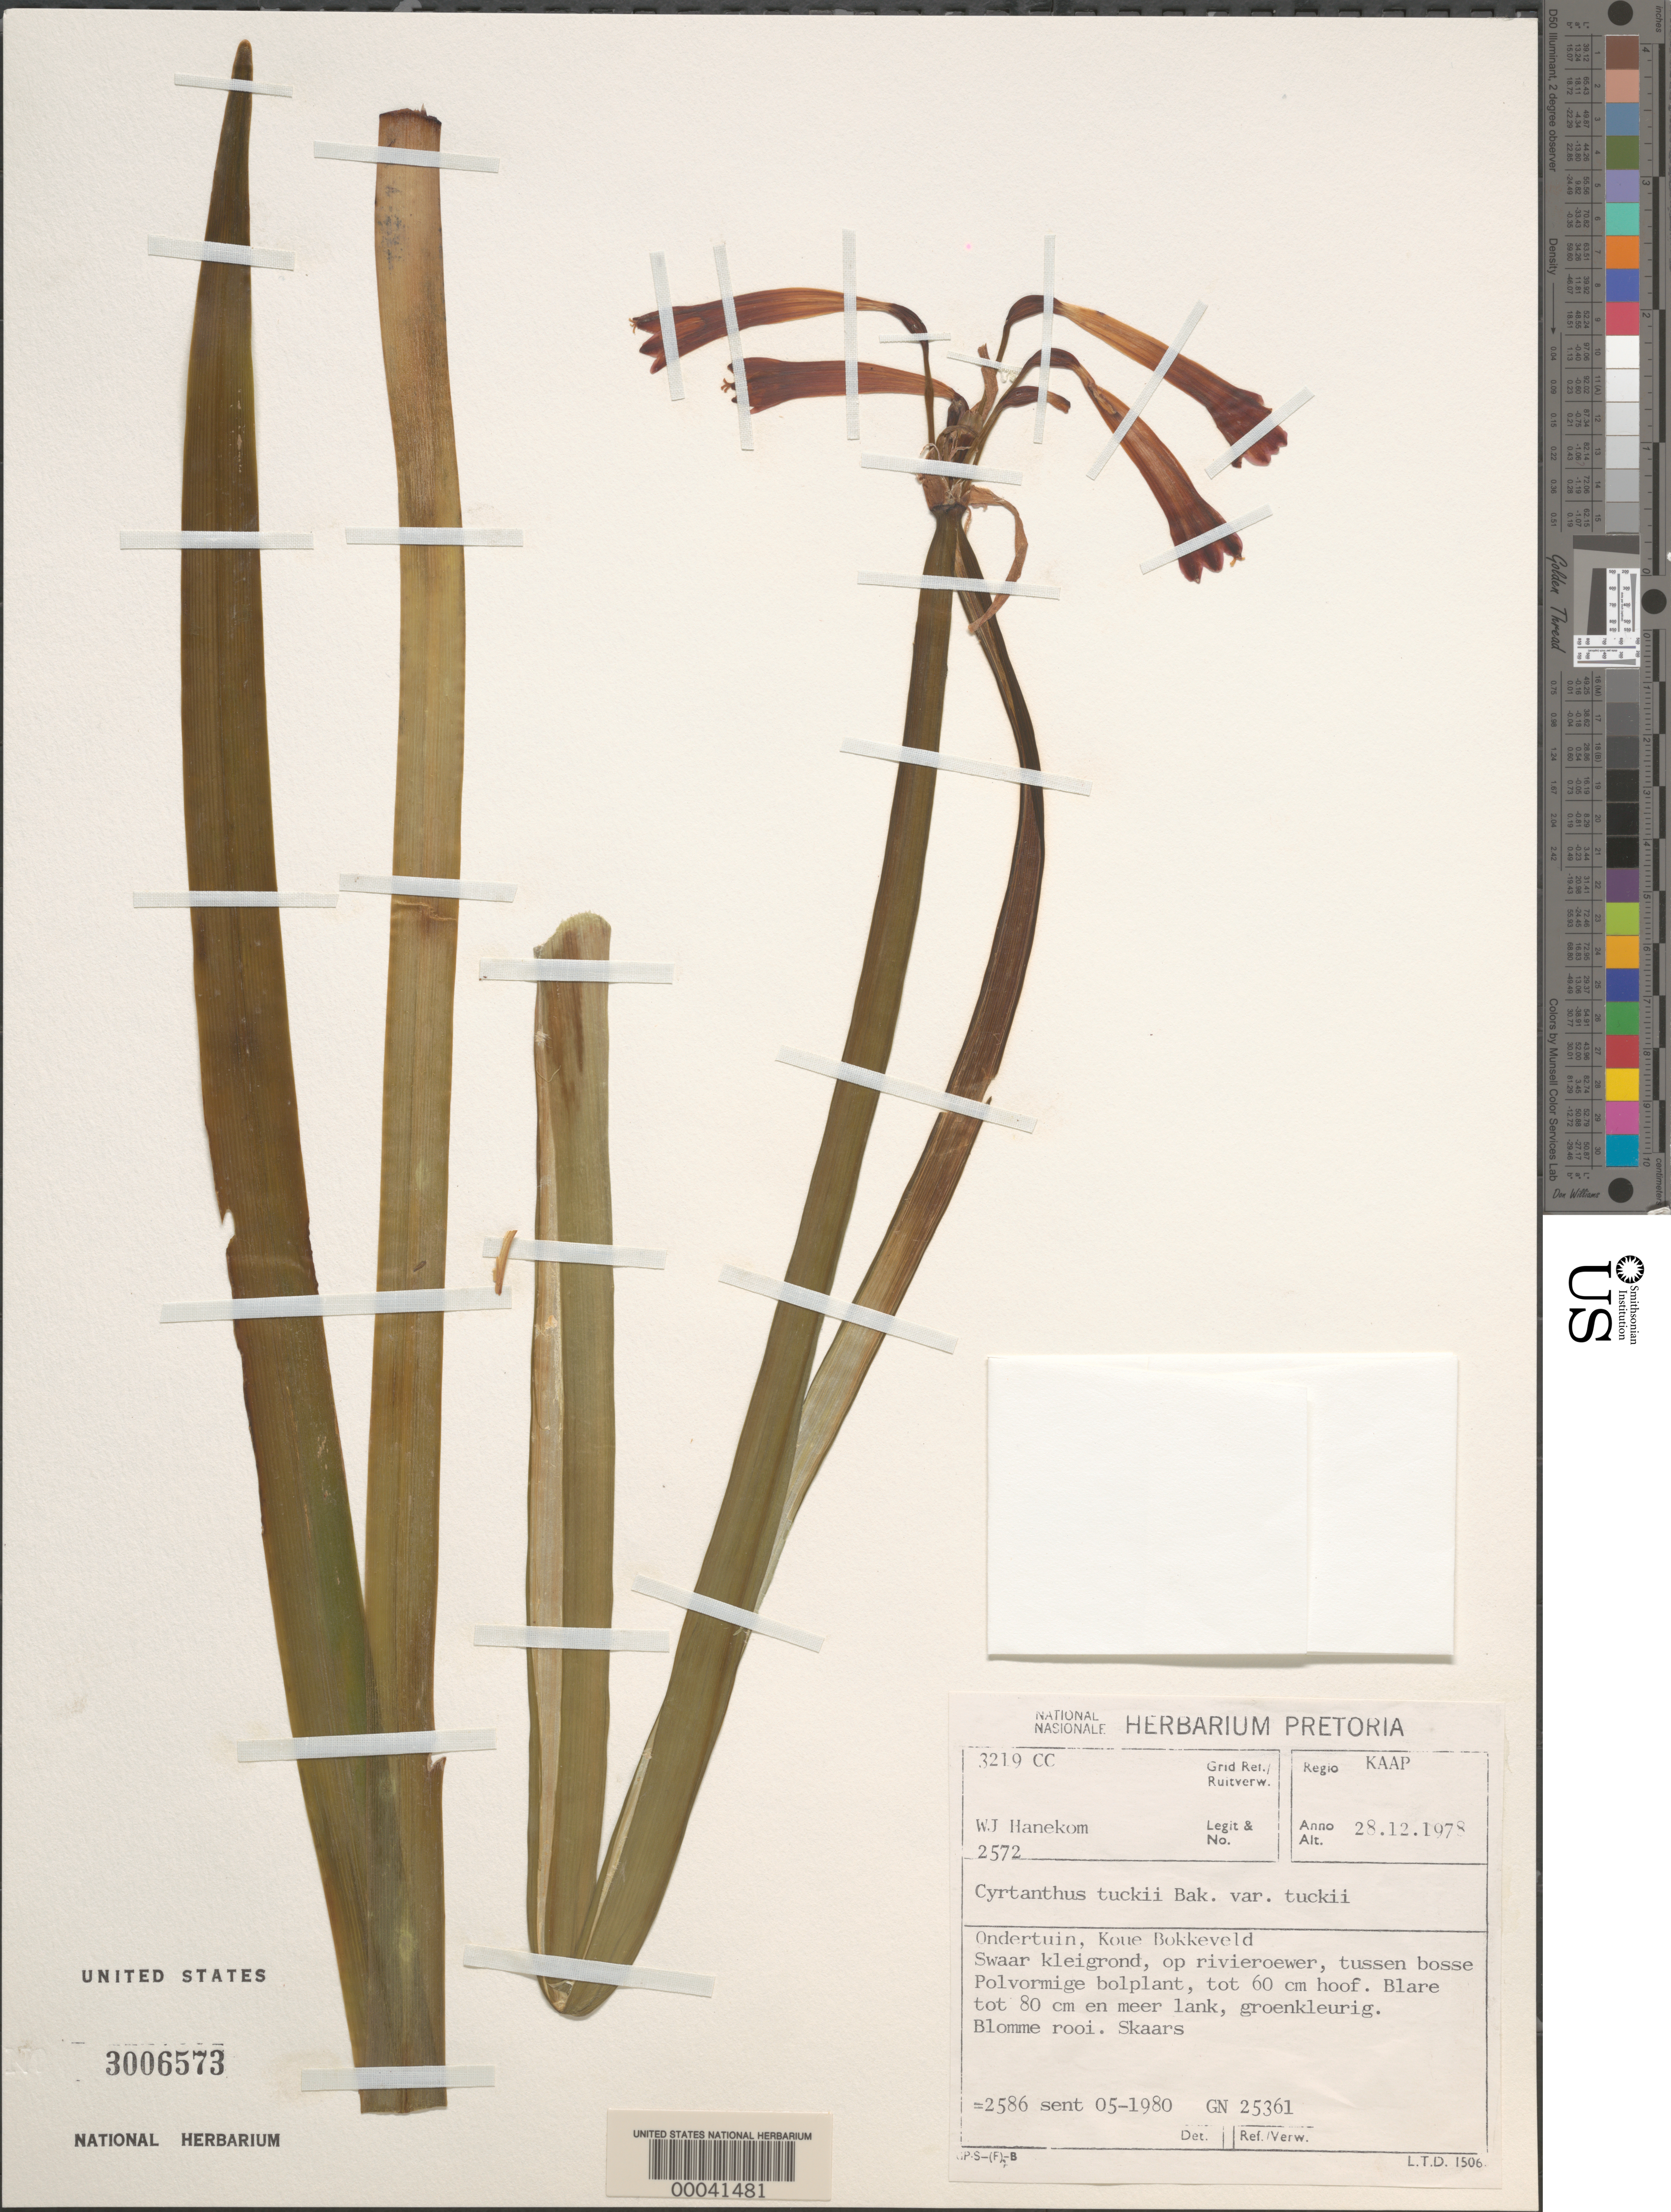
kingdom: Plantae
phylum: Tracheophyta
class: Liliopsida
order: Asparagales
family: Amaryllidaceae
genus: Cyrtanthus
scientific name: Cyrtanthus tuckii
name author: Baker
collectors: W. Hanekom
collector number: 2572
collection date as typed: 28 Dec 1978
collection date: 1978-12-28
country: South Africa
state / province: Western Cape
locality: Ondertuin, koue bokkeveld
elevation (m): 91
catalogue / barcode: US 3006573